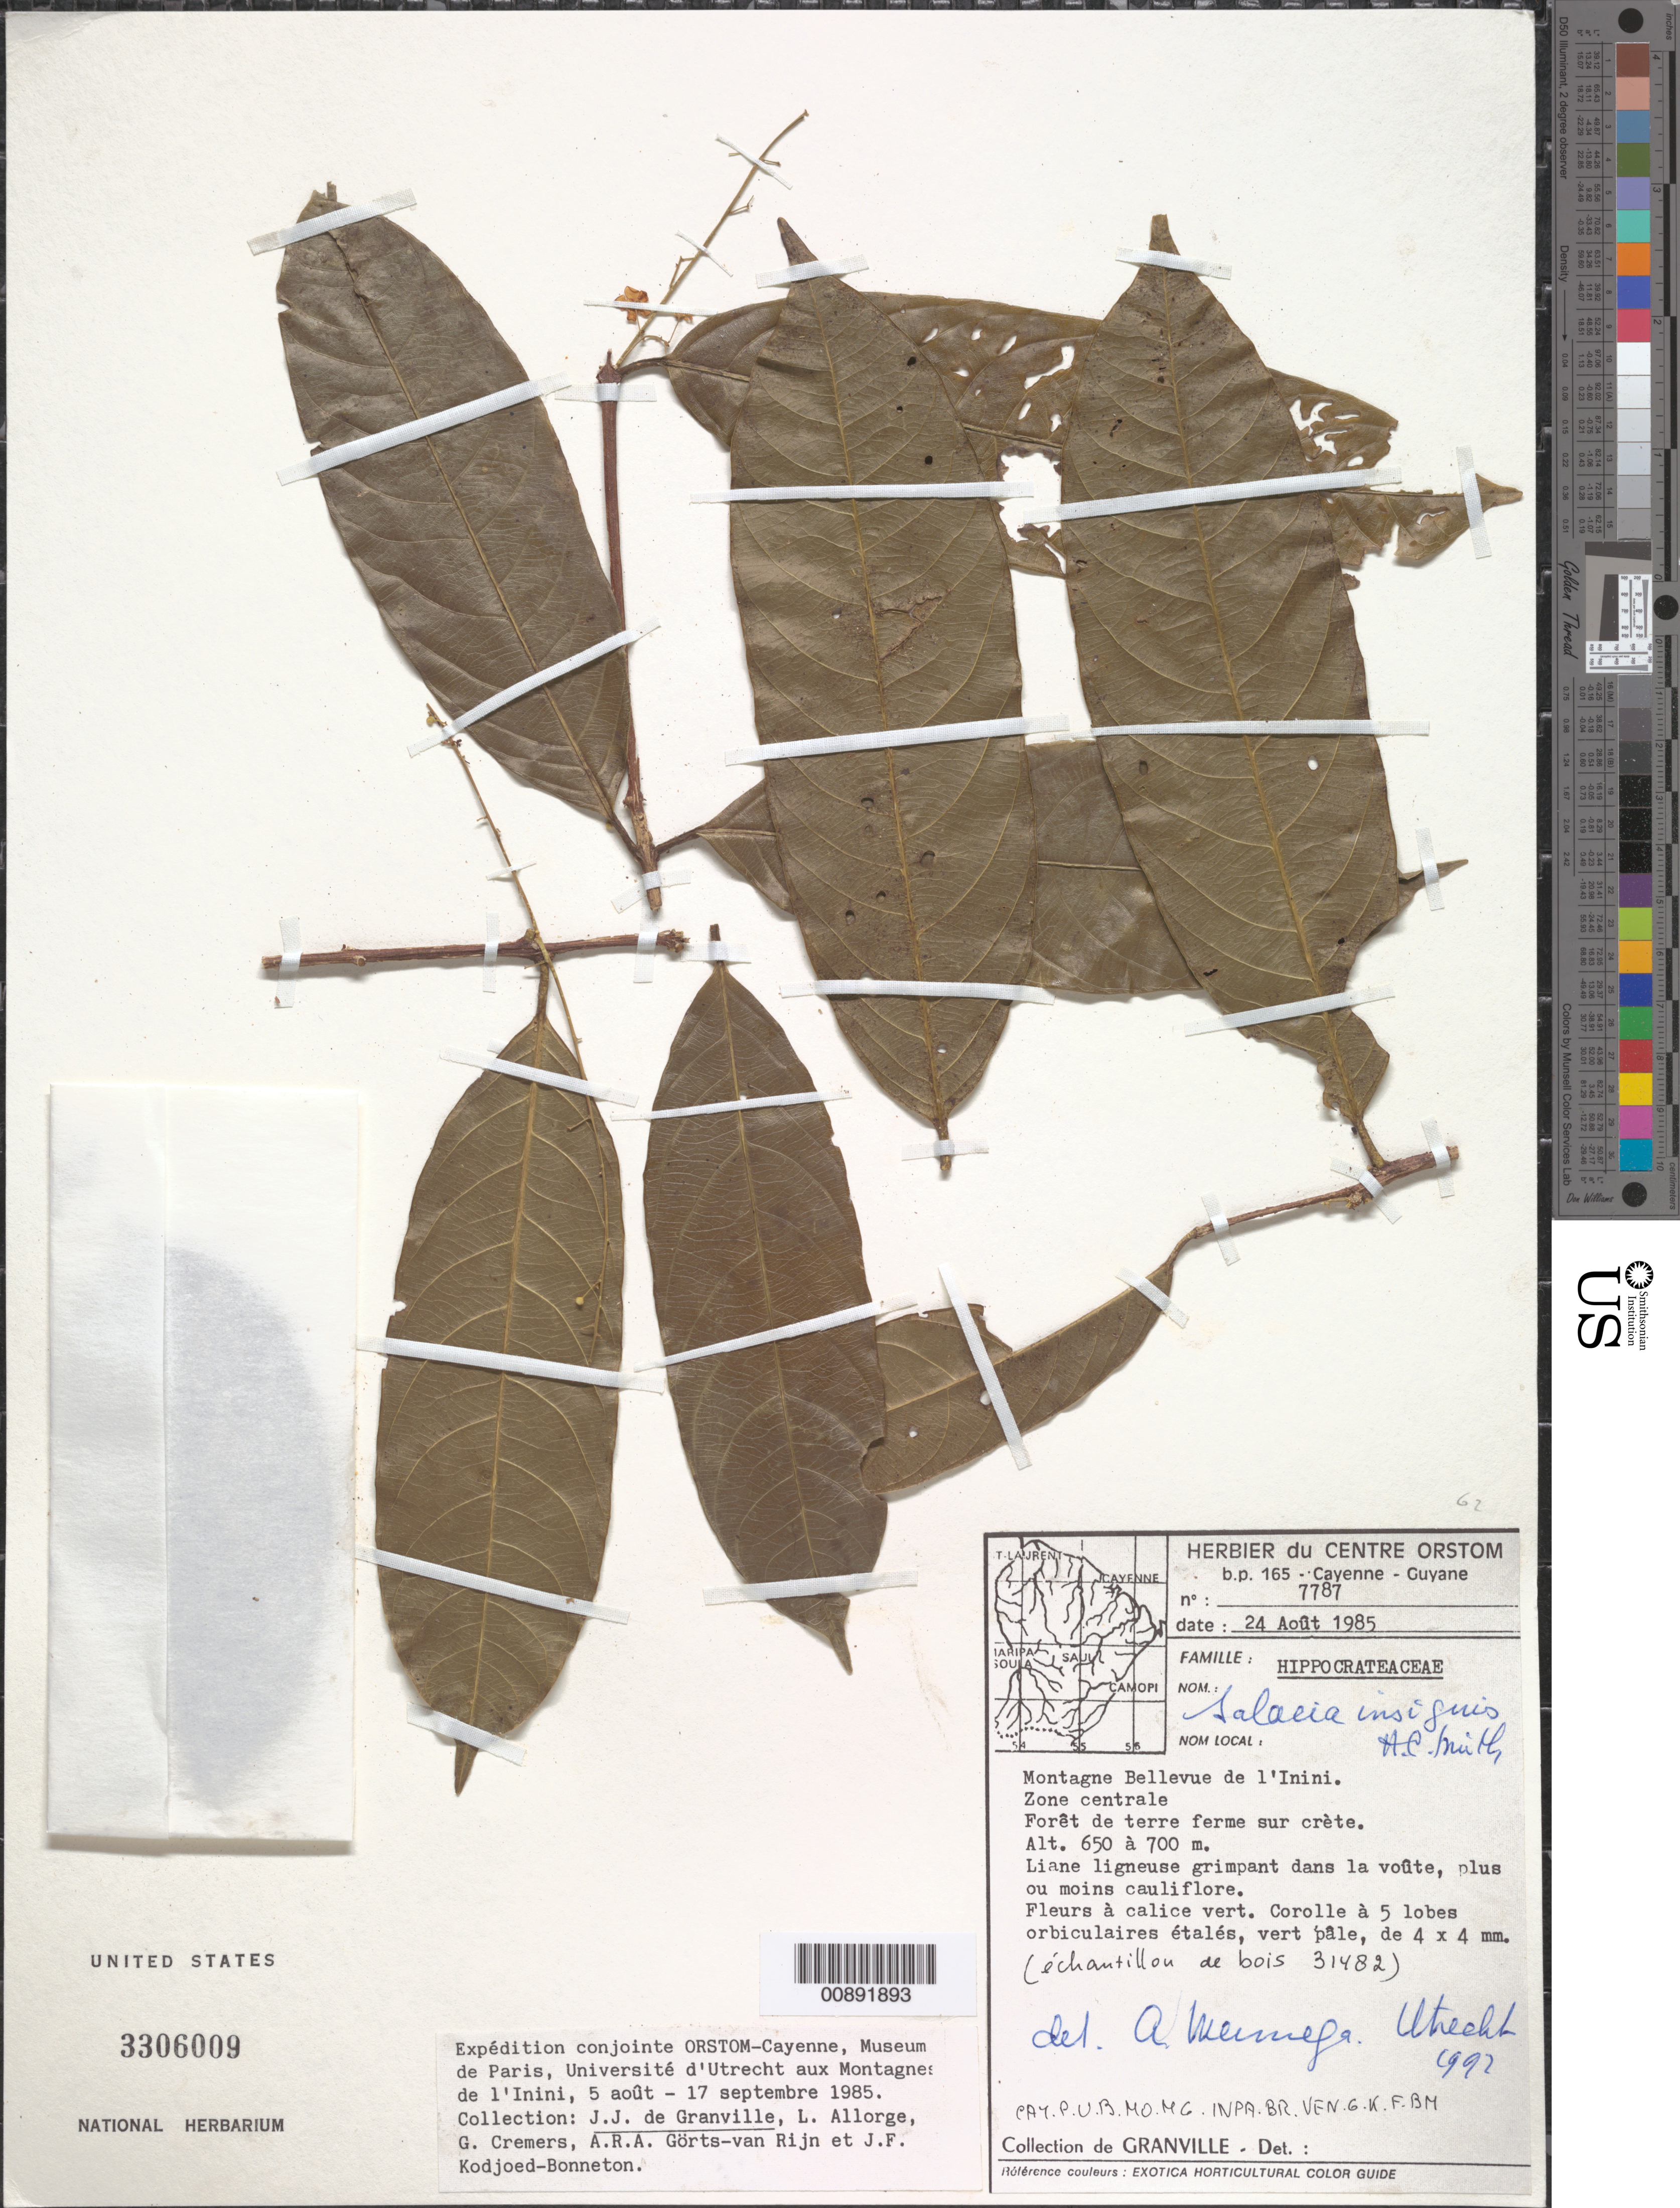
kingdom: Plantae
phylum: Tracheophyta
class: Magnoliopsida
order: Celastrales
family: Celastraceae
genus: Salacia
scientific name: Salacia insignis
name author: A.C. Sm.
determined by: Mennega, A. M. W.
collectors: J.-J. de Granville, L. Allorge, G. Cremers, A. .R. A. Görts-van Rijn & J. Kodjoed-Bonneton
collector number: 7787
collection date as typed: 24-Aug-85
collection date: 1985-08-24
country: French Guiana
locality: Montagnes Bellevue de l'Inini, zone centrale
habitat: Foret de terre ferme sur crete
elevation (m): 650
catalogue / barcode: US 3306009